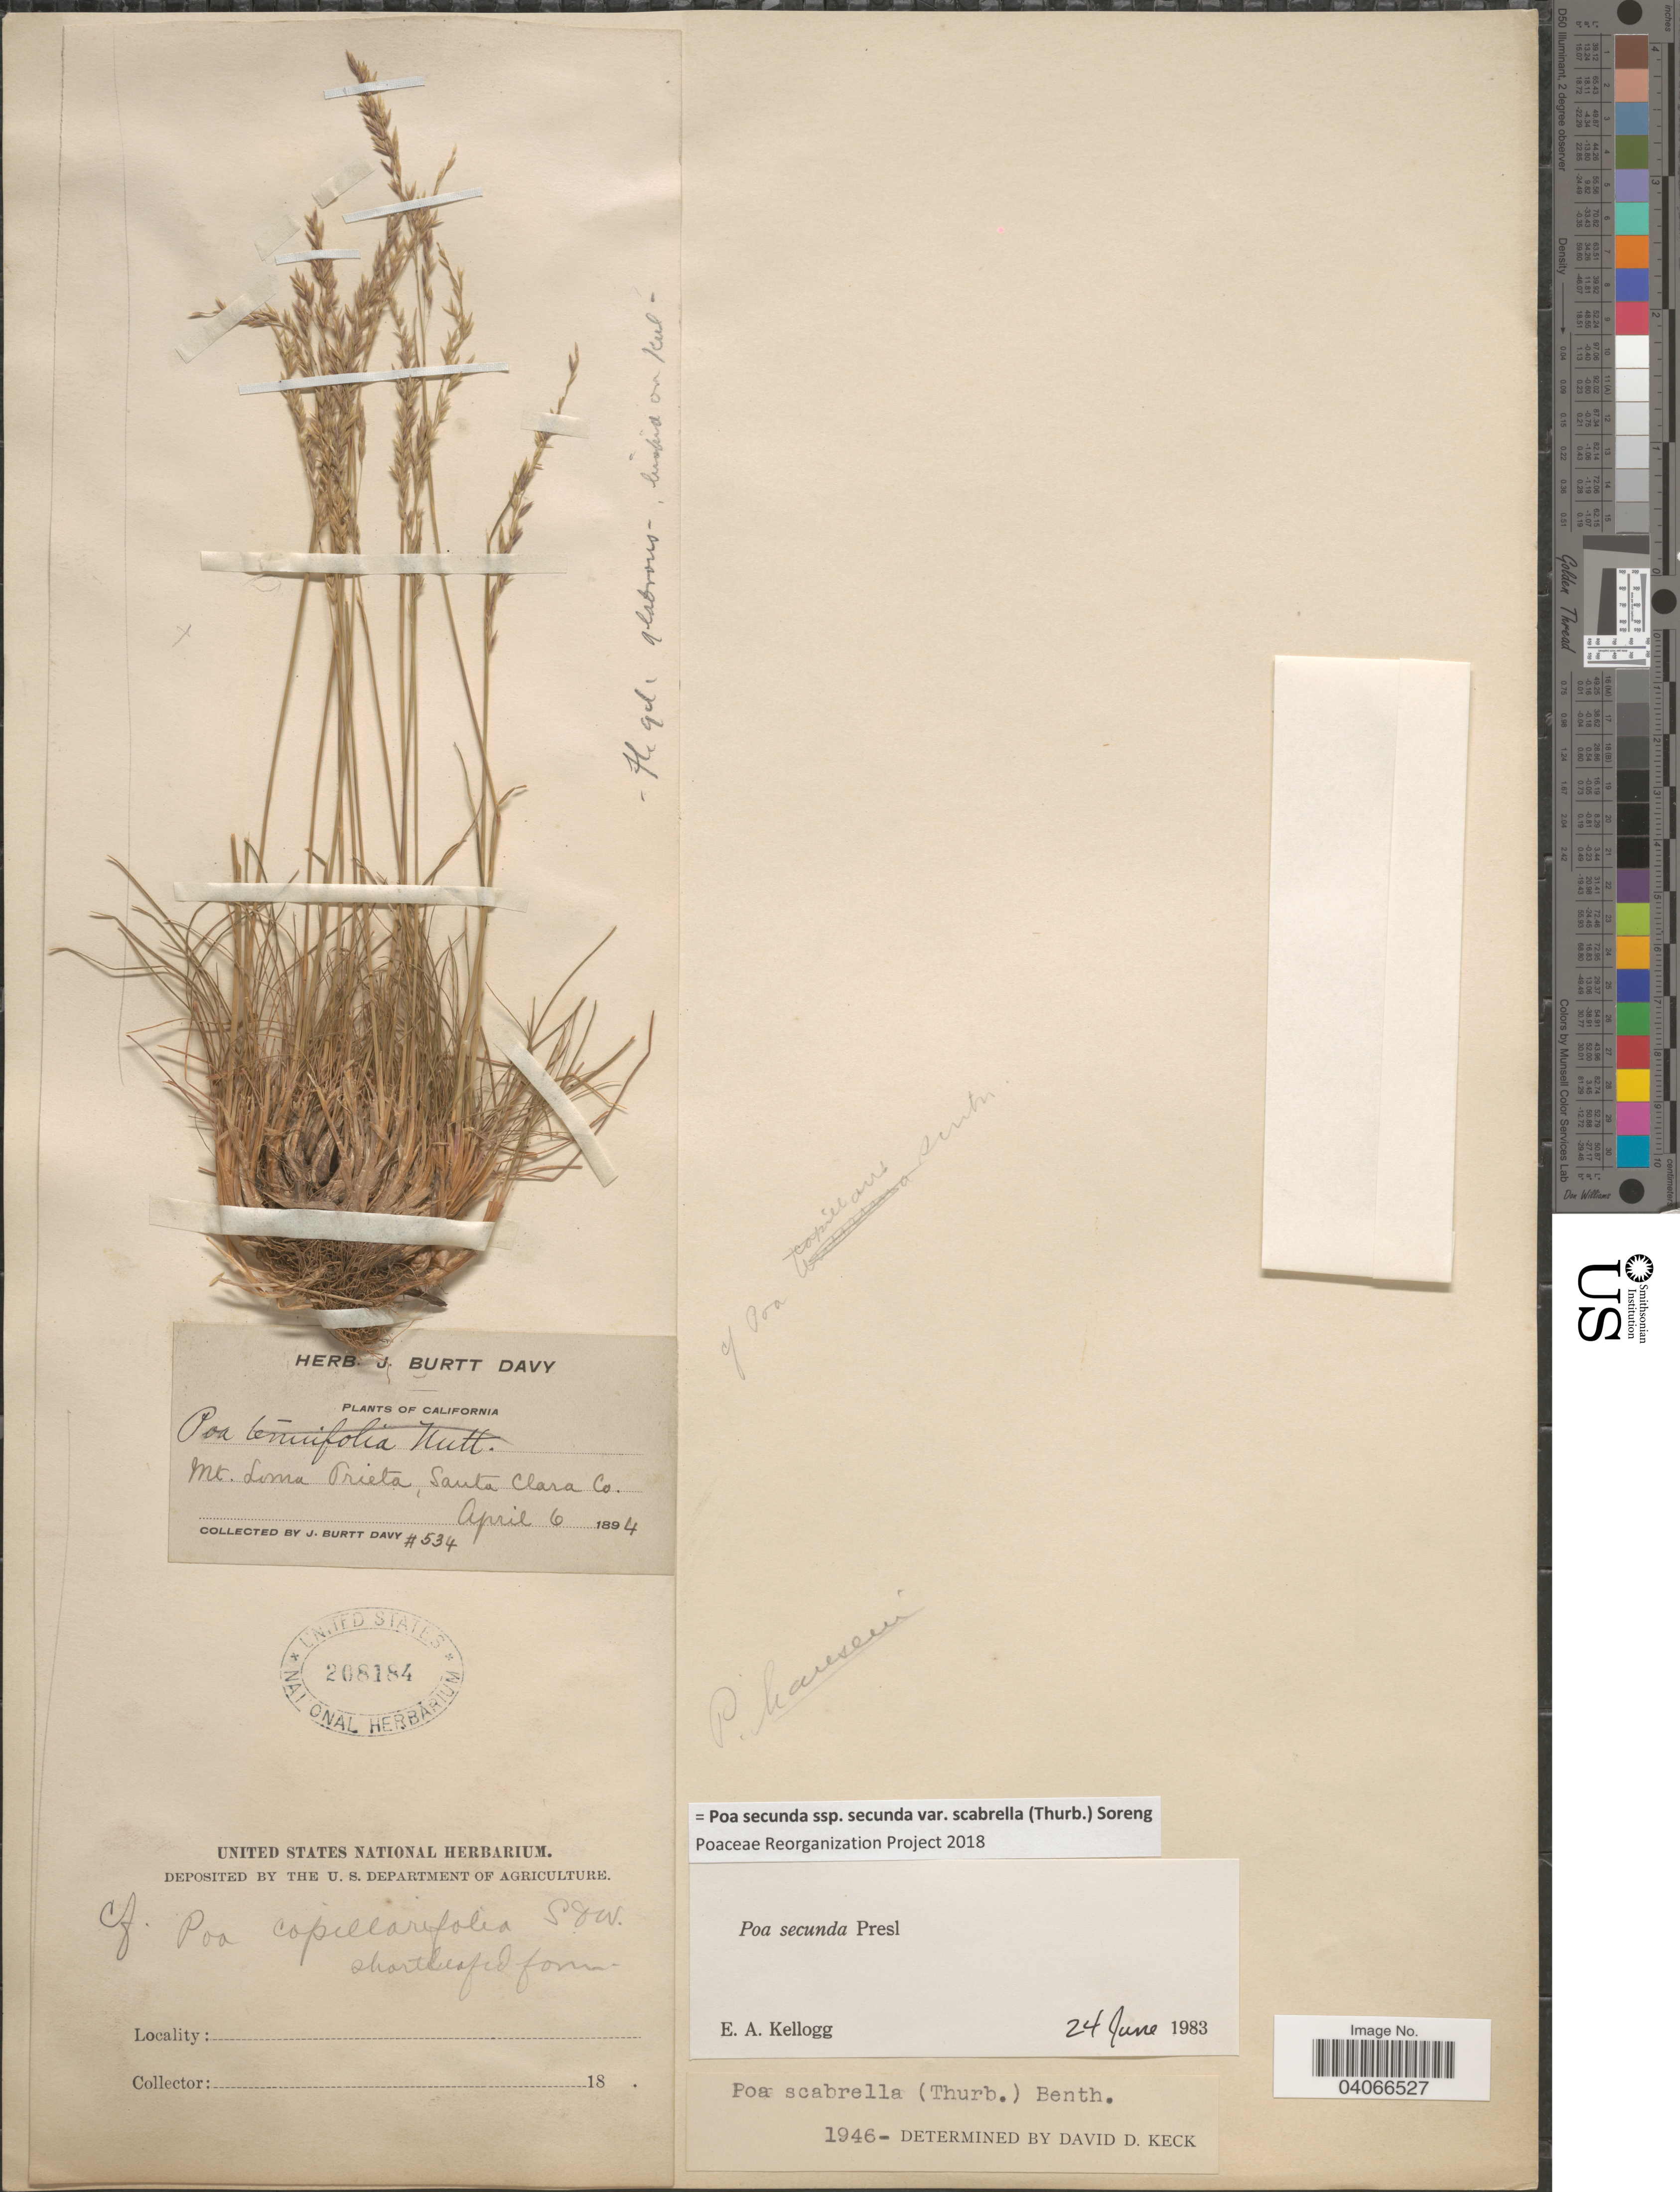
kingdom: Plantae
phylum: Tracheophyta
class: Liliopsida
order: Poales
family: Poaceae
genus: Poa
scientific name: Poa secunda subsp. secunda var. scabrella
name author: (Thurb.) Soreng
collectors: J. Burtt Davy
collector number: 534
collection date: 1894-04-06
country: United States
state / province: California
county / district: Santa Clara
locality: Mt. Loma Prieta, Santa Clara Co.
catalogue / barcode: US 208184